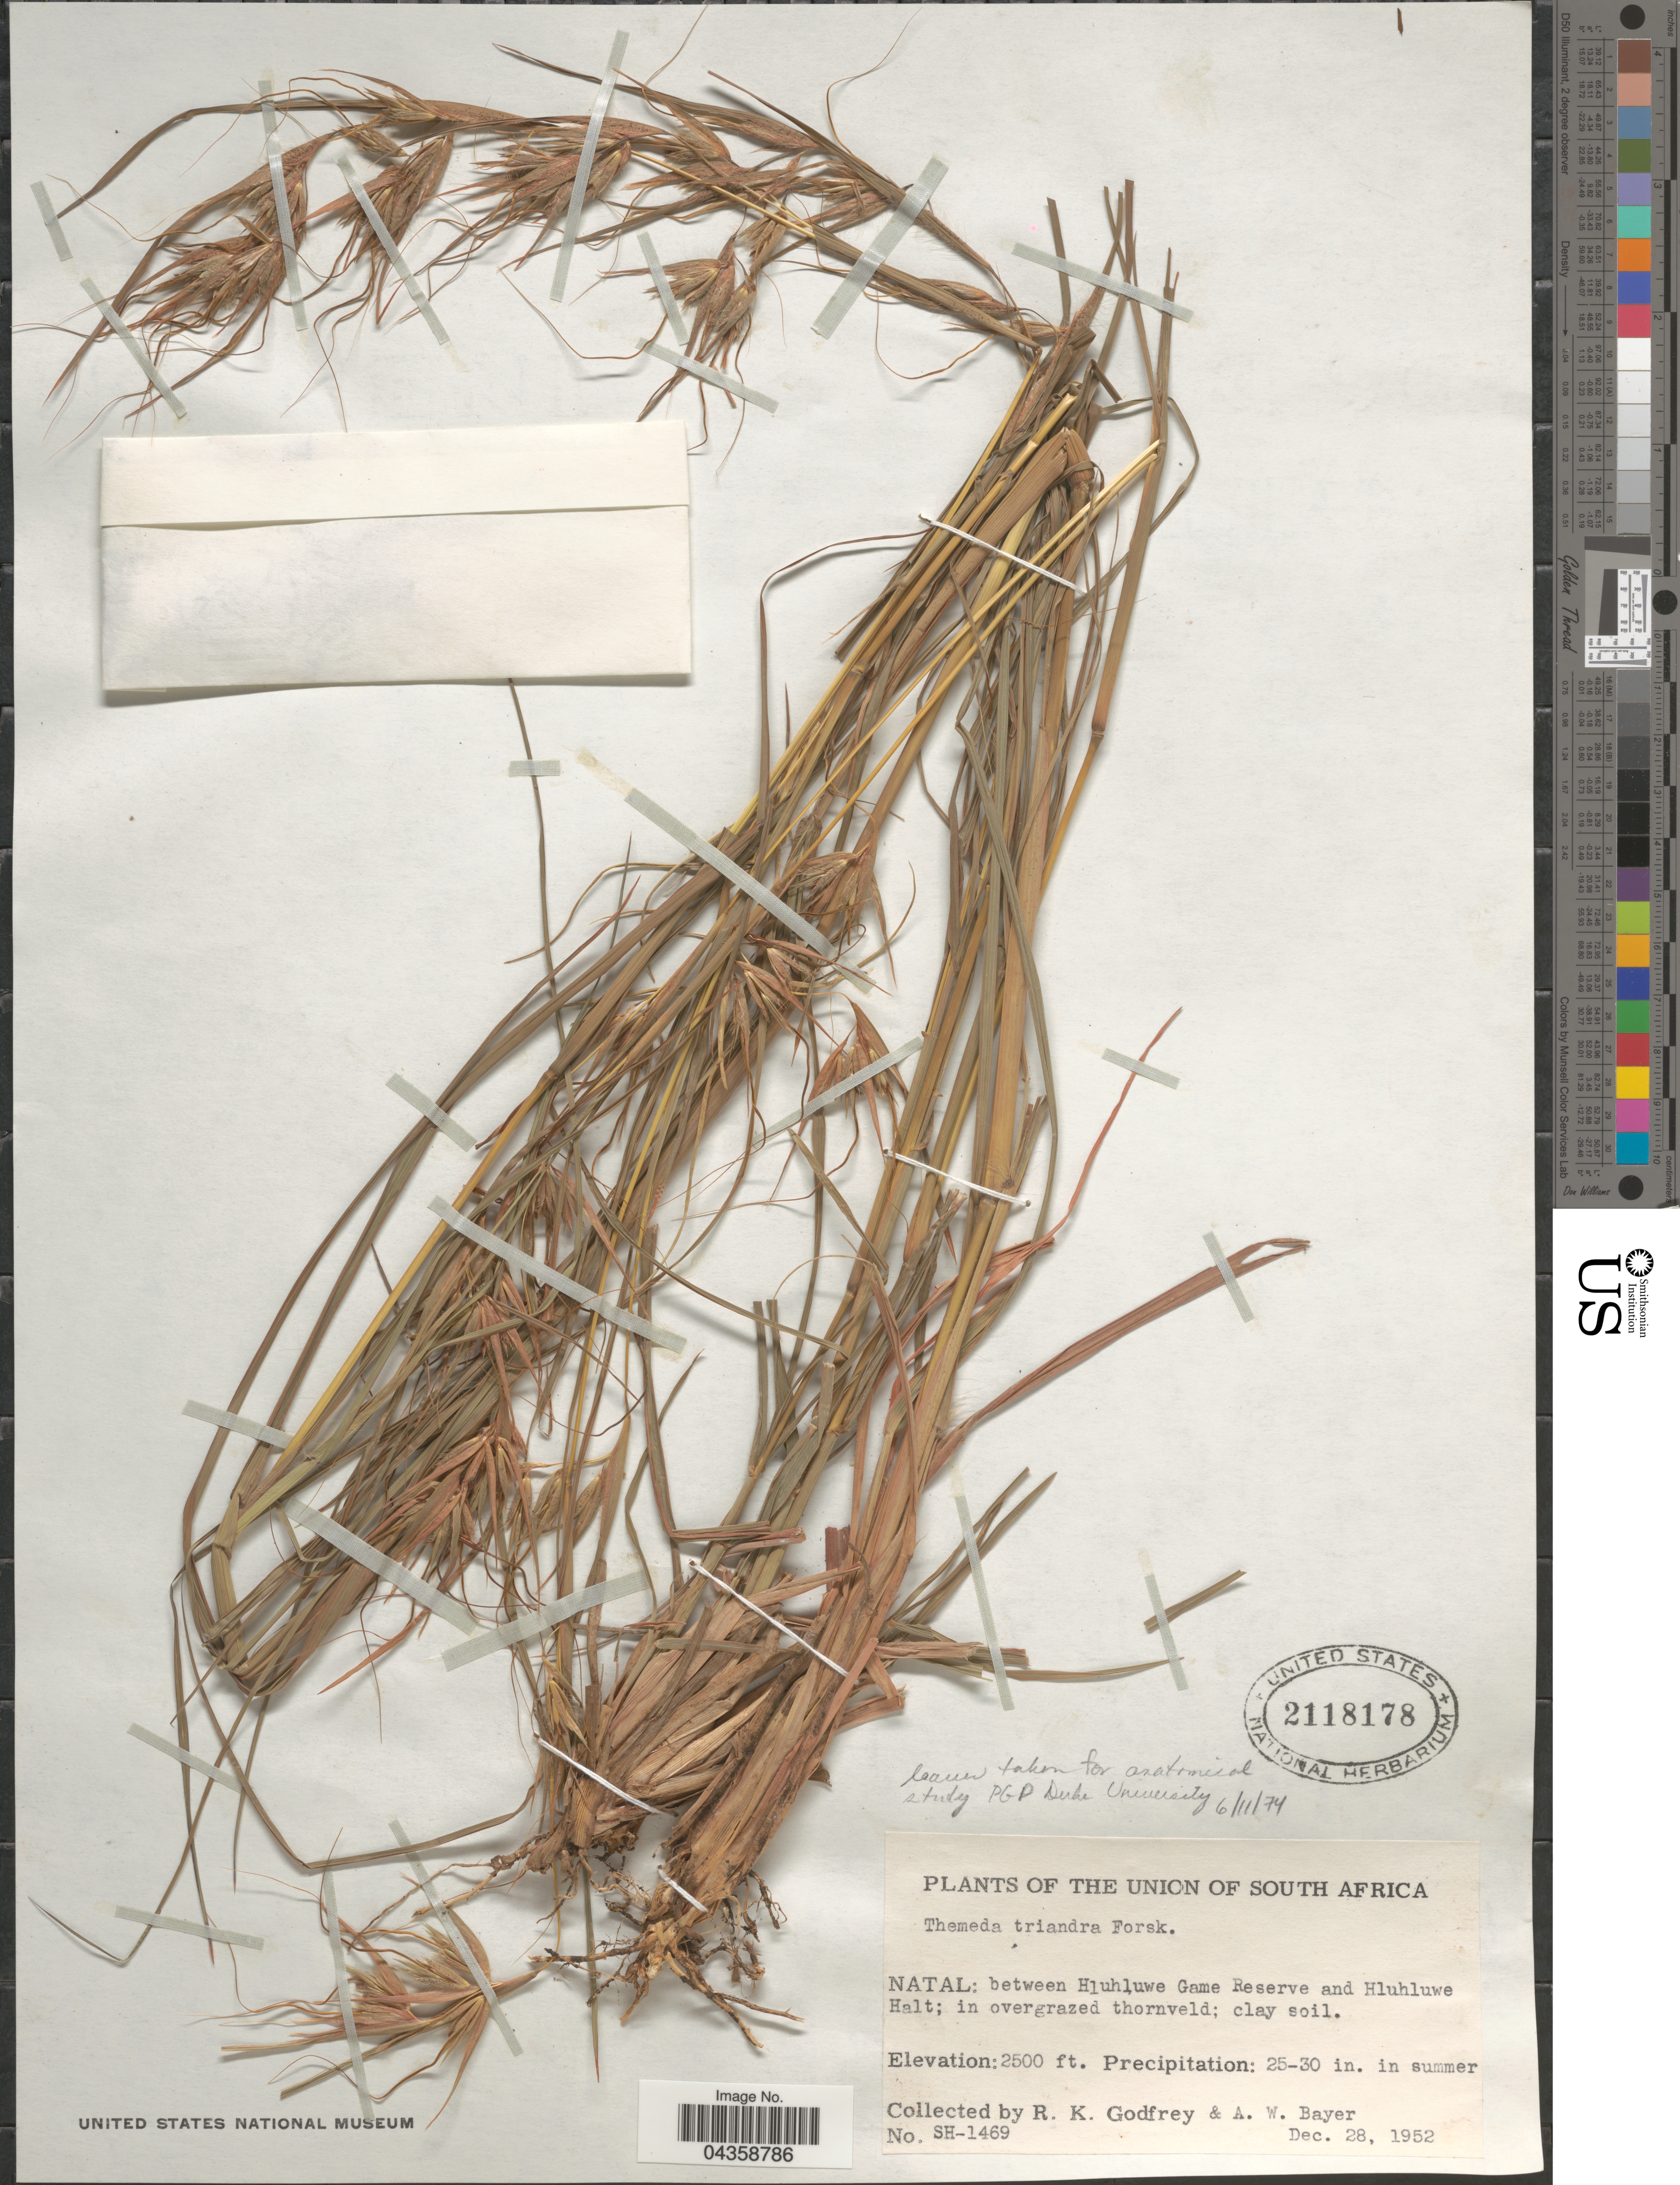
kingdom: Plantae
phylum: Tracheophyta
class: Liliopsida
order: Poales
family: Poaceae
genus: Themeda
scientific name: Themeda triandra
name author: Forssk.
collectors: R. K. Godfrey & A. Bayer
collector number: SH-1469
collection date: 1952-12-28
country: South Africa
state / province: KwaZulu-Natal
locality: The Union of South Africa. Natal: between Hluhluwe Game Reserve and Hluhluwe Halt.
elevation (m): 762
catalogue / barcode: US 2118178